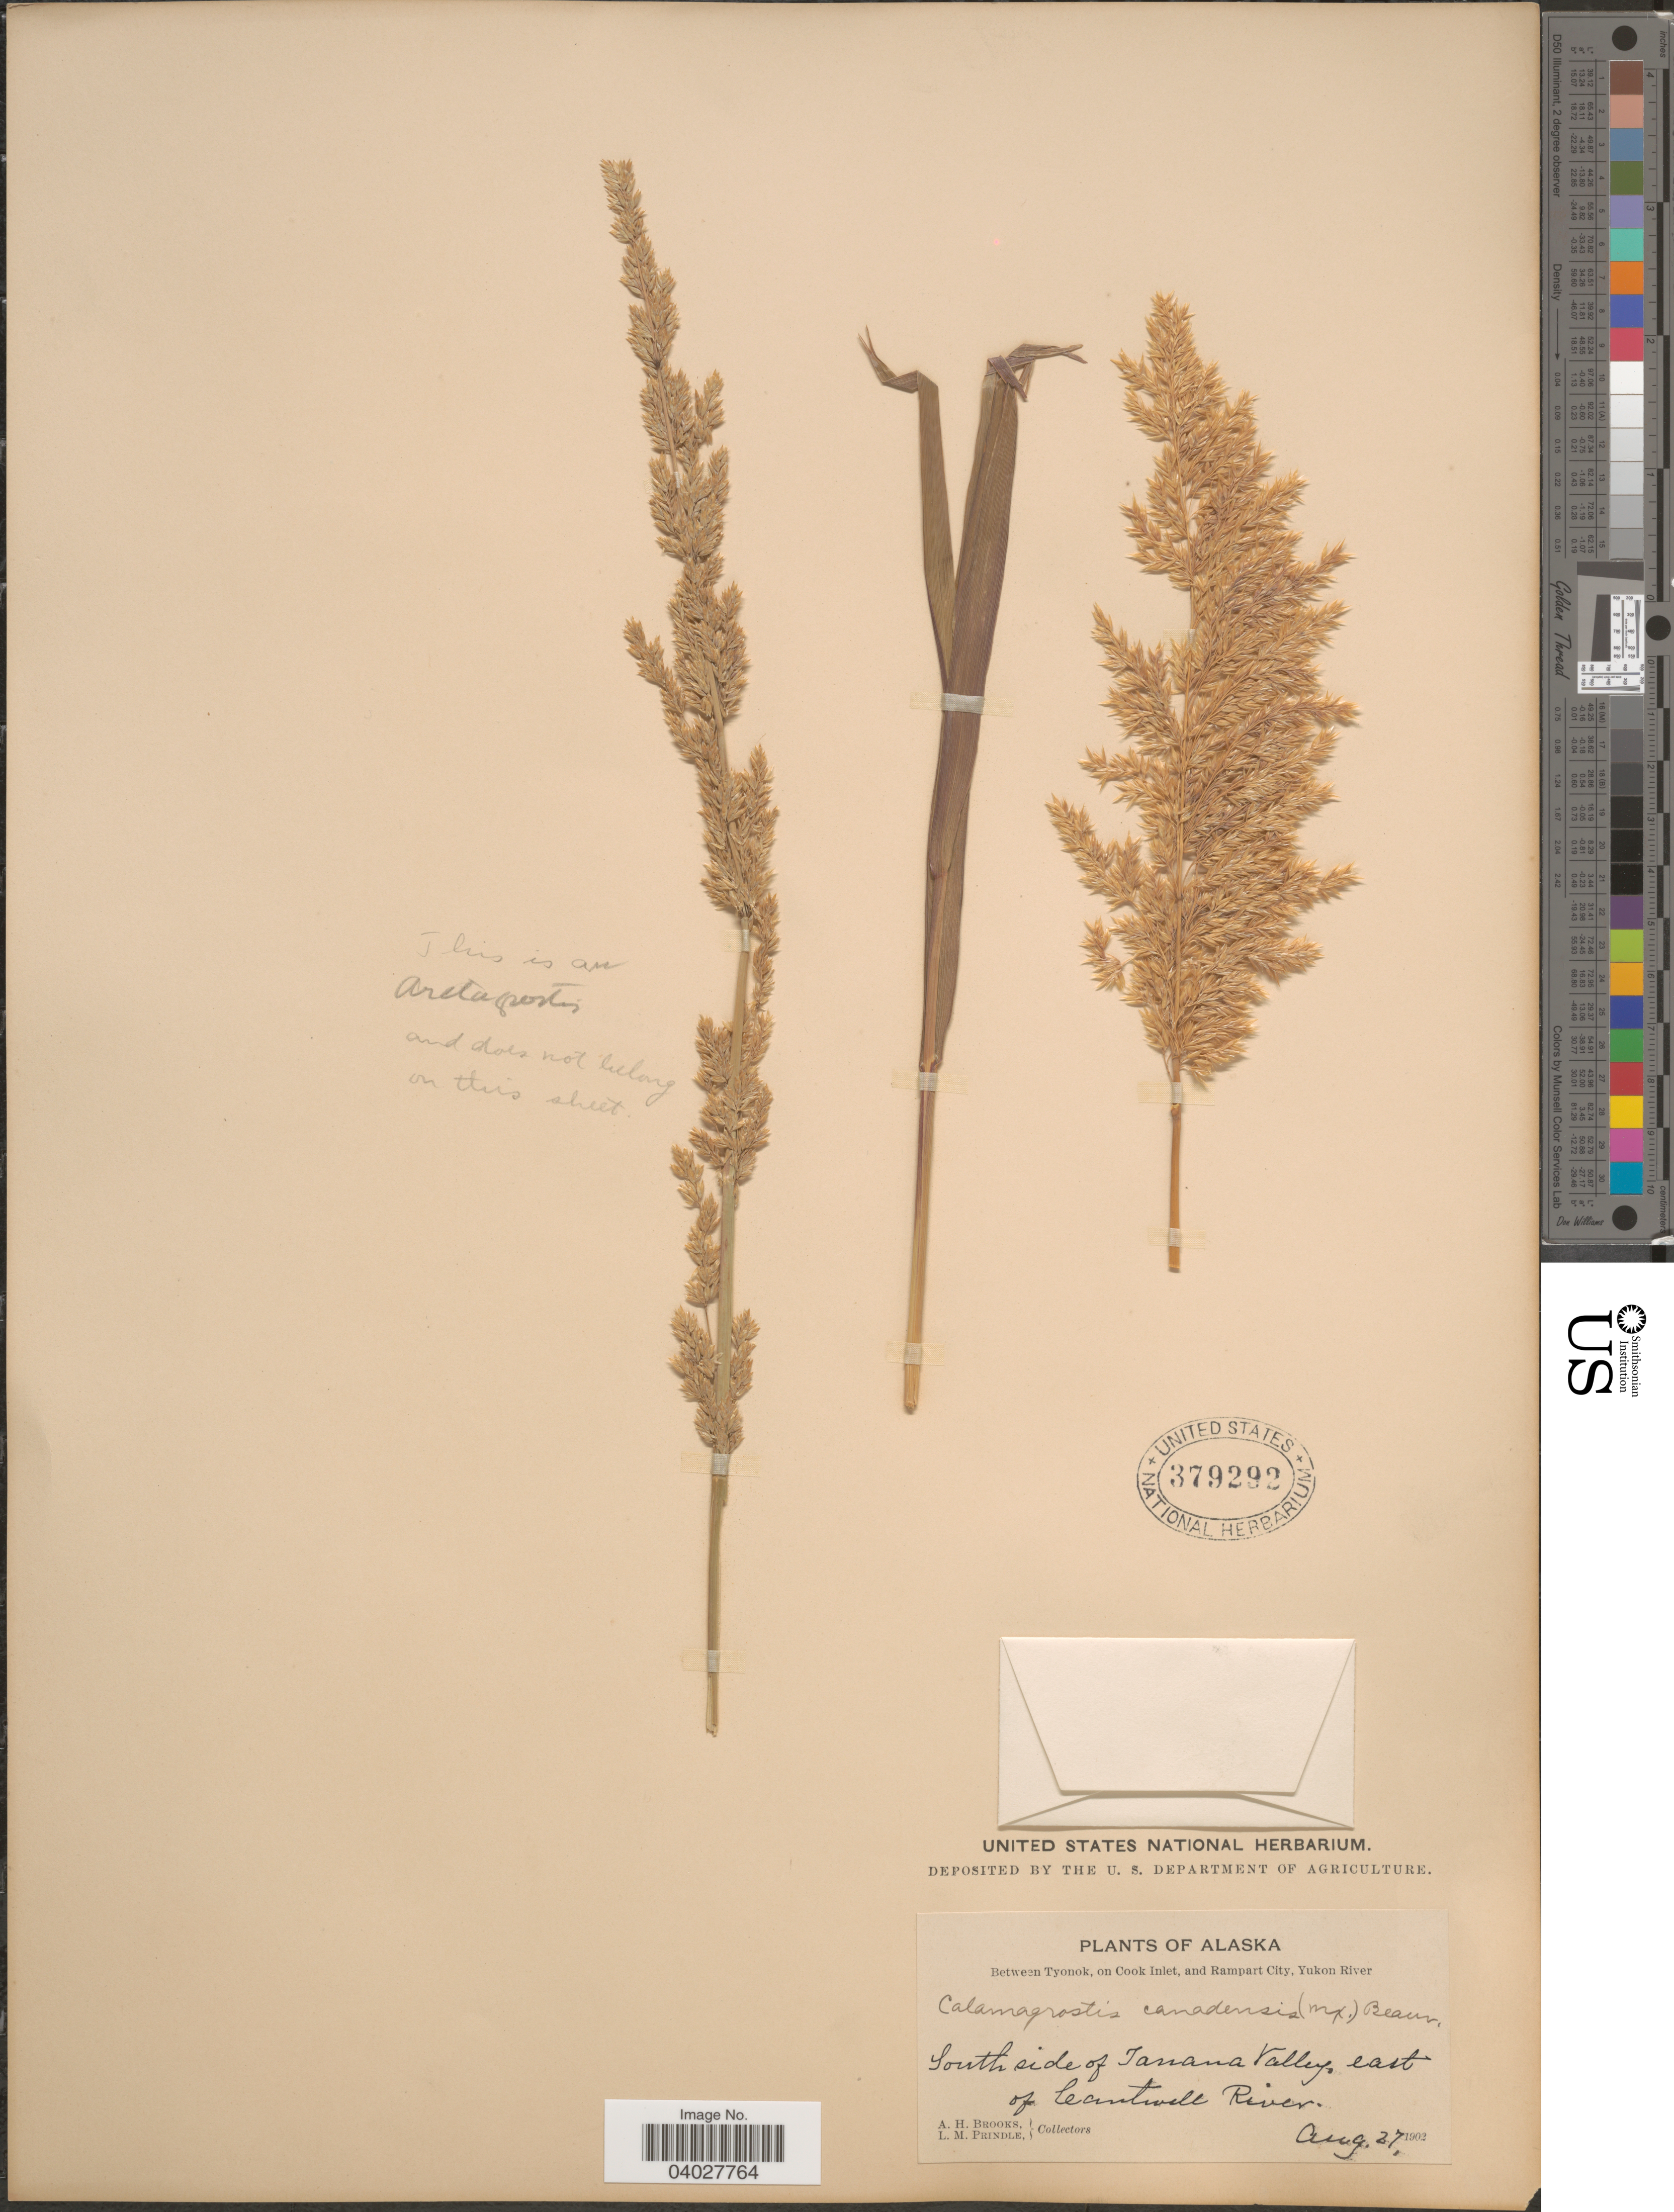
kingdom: Plantae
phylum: Tracheophyta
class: Liliopsida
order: Poales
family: Poaceae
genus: Calamagrostis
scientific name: Calamagrostis canadensis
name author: (Michx.) P. Beauv.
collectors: A. Brooks & L. Prindle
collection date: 1902-08-27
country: United States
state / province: Alaska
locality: South side of Tanana Valley, east of Cantwell River.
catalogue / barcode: US 379292